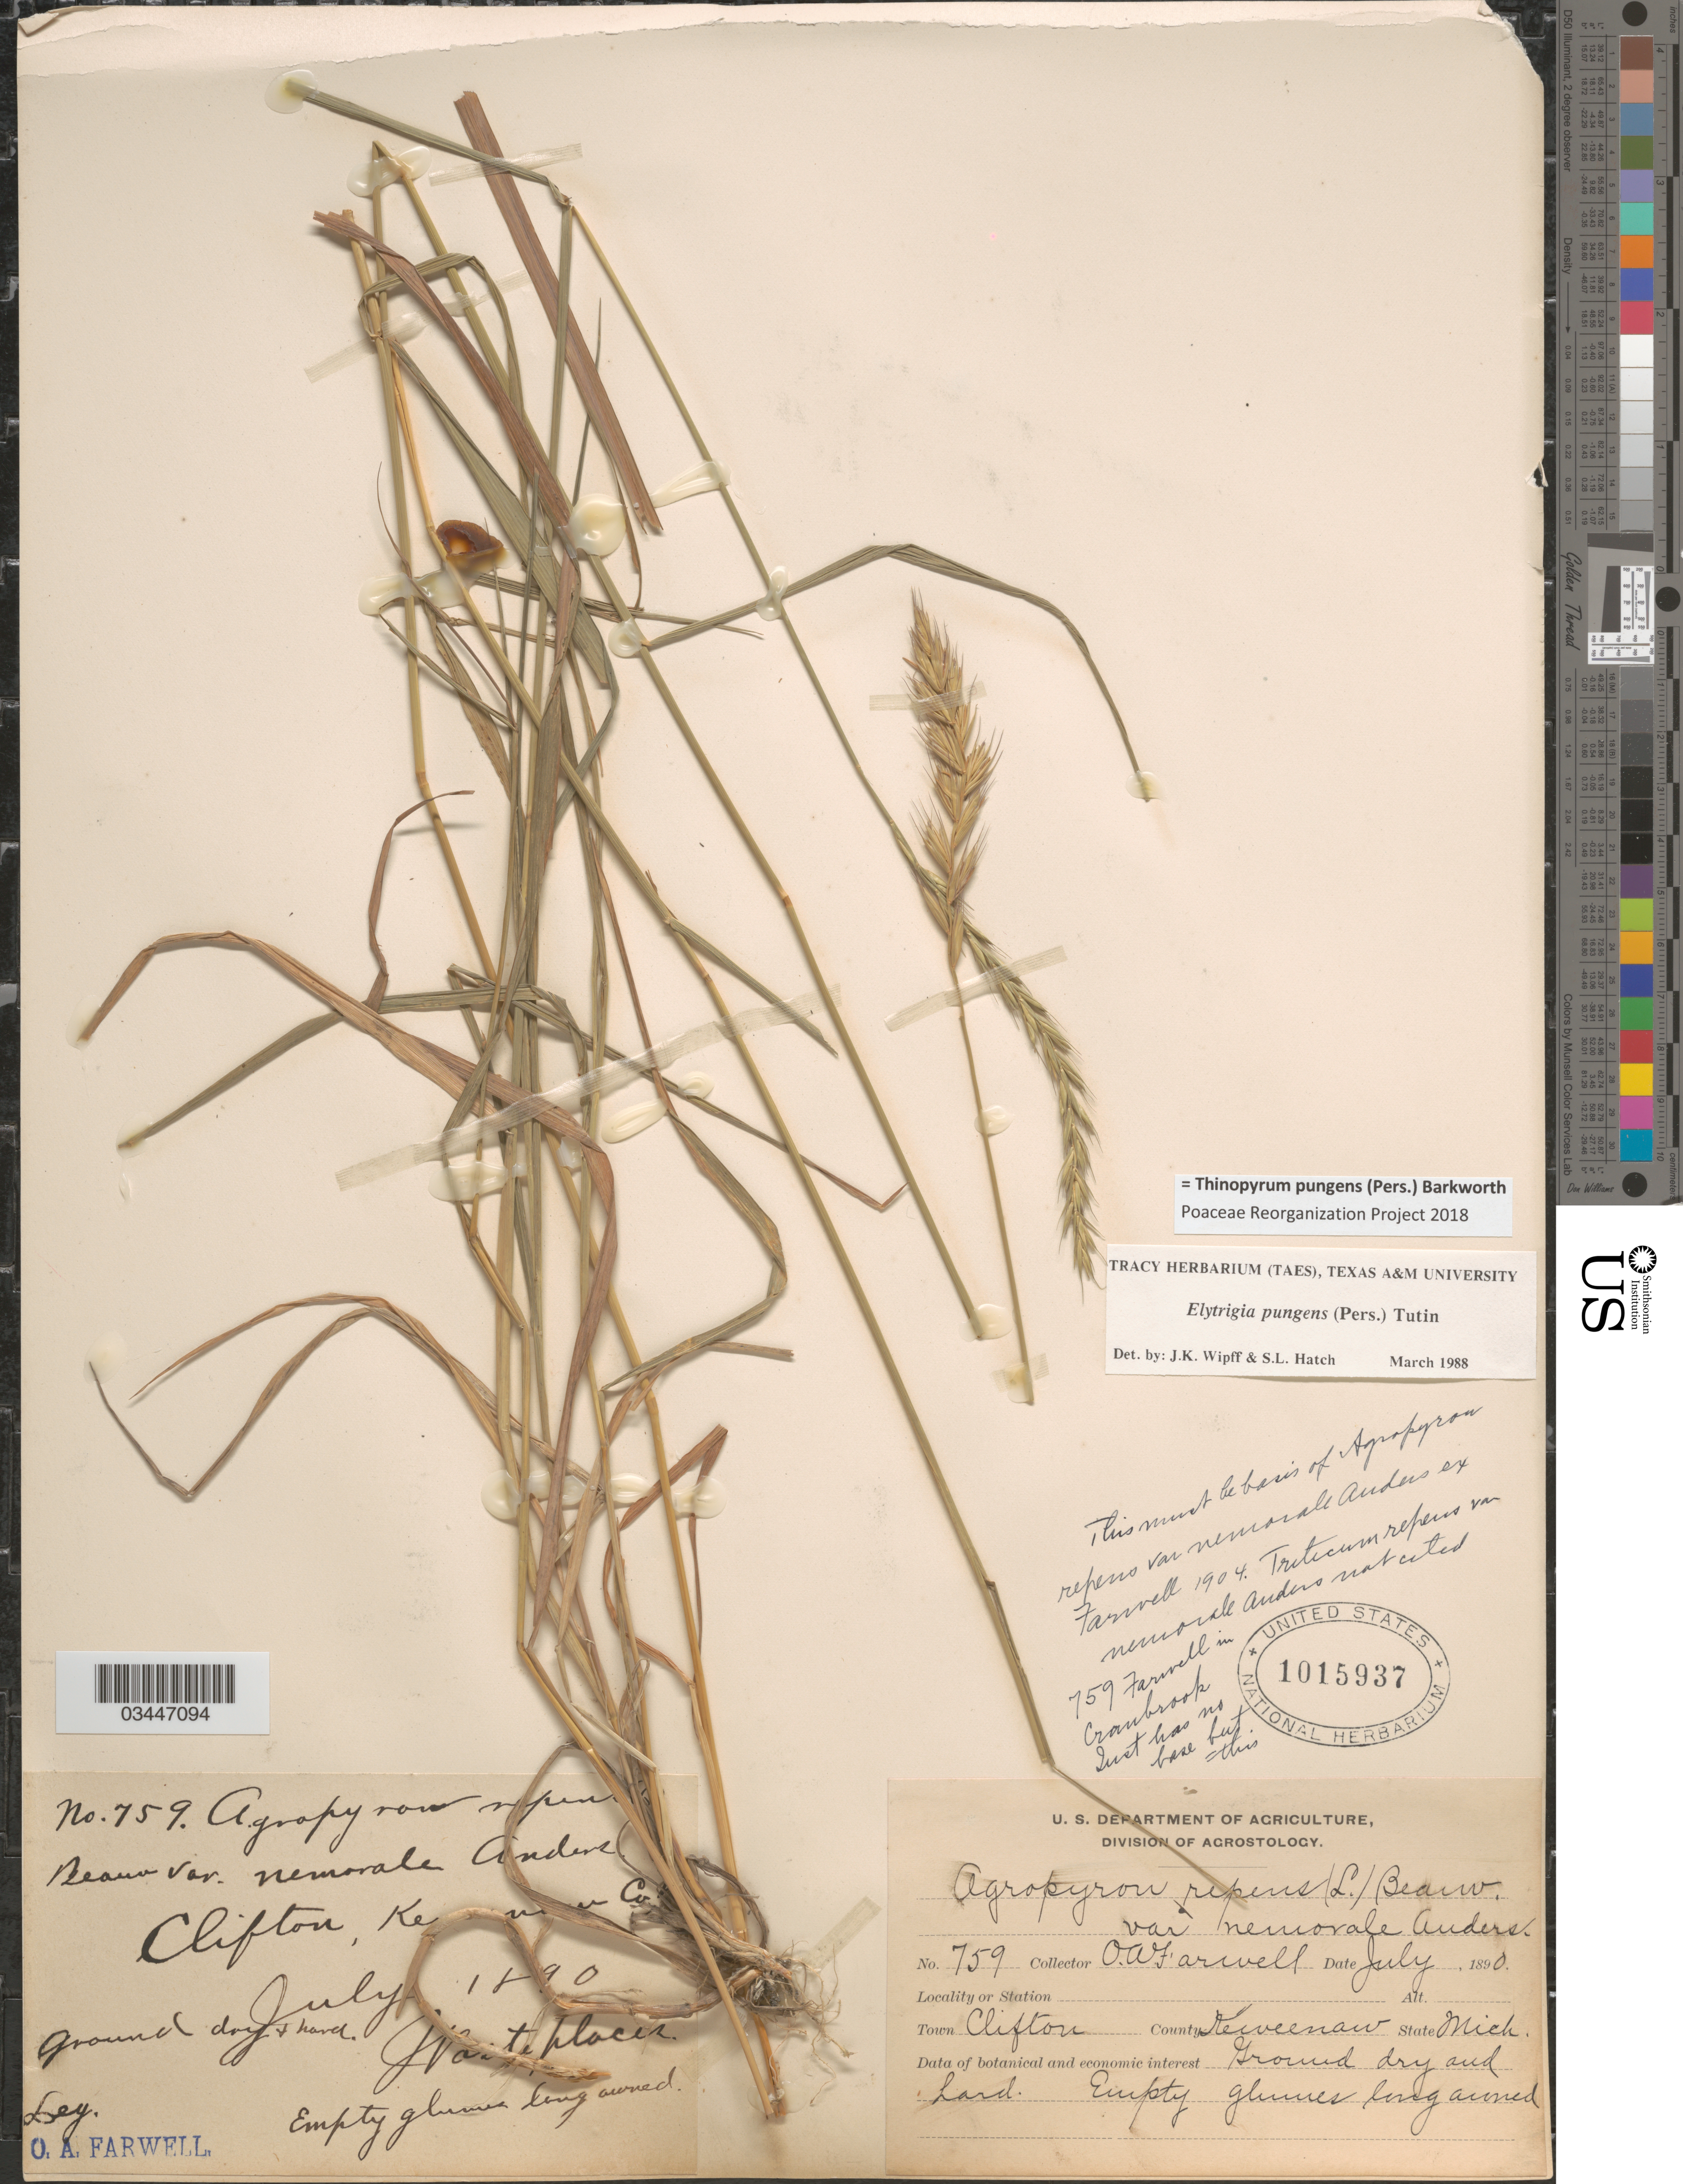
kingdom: Plantae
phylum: Tracheophyta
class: Liliopsida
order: Poales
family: Poaceae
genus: Thinopyrum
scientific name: Thinopyrum pungens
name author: (Pers.) Barkworth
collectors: O. Farwell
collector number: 759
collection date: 1890-07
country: United States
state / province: Michigan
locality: Town Clifton, County Keweenaw. Ground dry and hard. Waste places. Empty glumes long owned.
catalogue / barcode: US 1015937